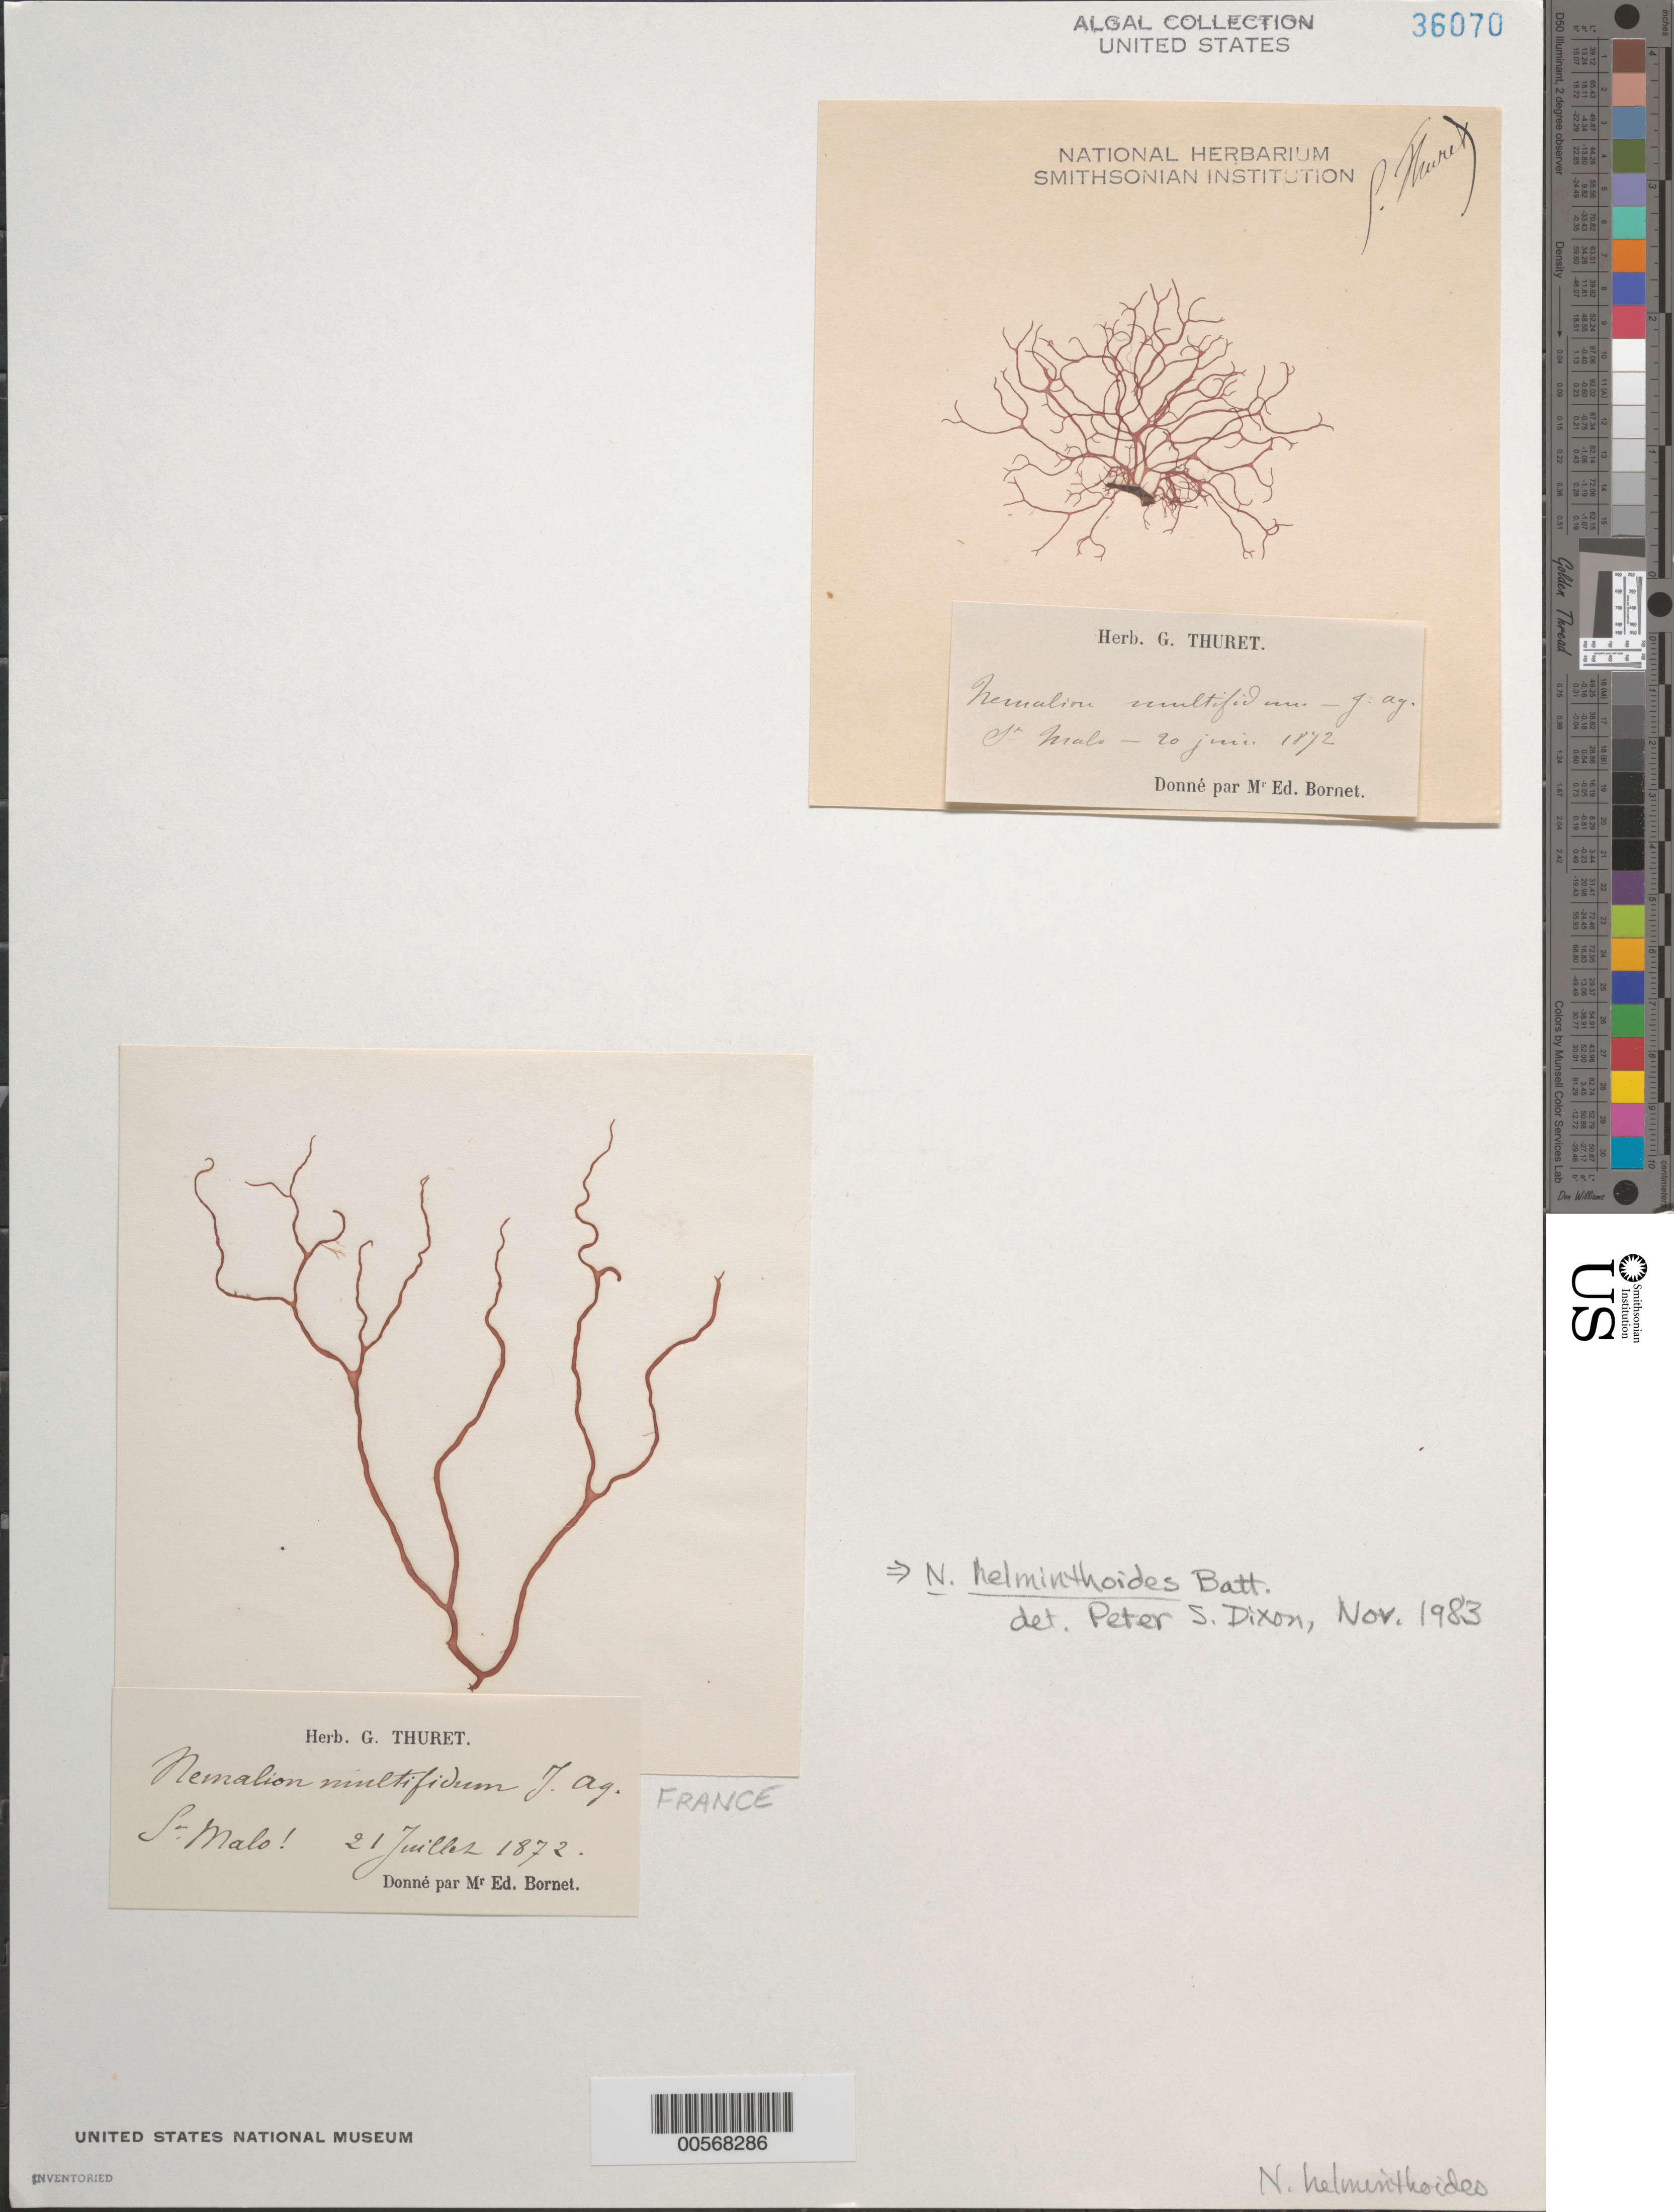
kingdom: Plantae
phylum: Rhodophyta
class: Florideophyceae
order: Nemaliales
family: Nemaliaceae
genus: Nemalion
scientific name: Nemalion multifidum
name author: (Lyngb.) Chauvin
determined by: Algae name updating Project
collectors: G. A. Thuret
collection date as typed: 20 Jun 1872 AND 21 Jul 1872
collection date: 1872-06-20,1872-07-21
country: France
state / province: Bretagne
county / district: Ille-et-Vilaine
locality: St. Malo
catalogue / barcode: US 36070